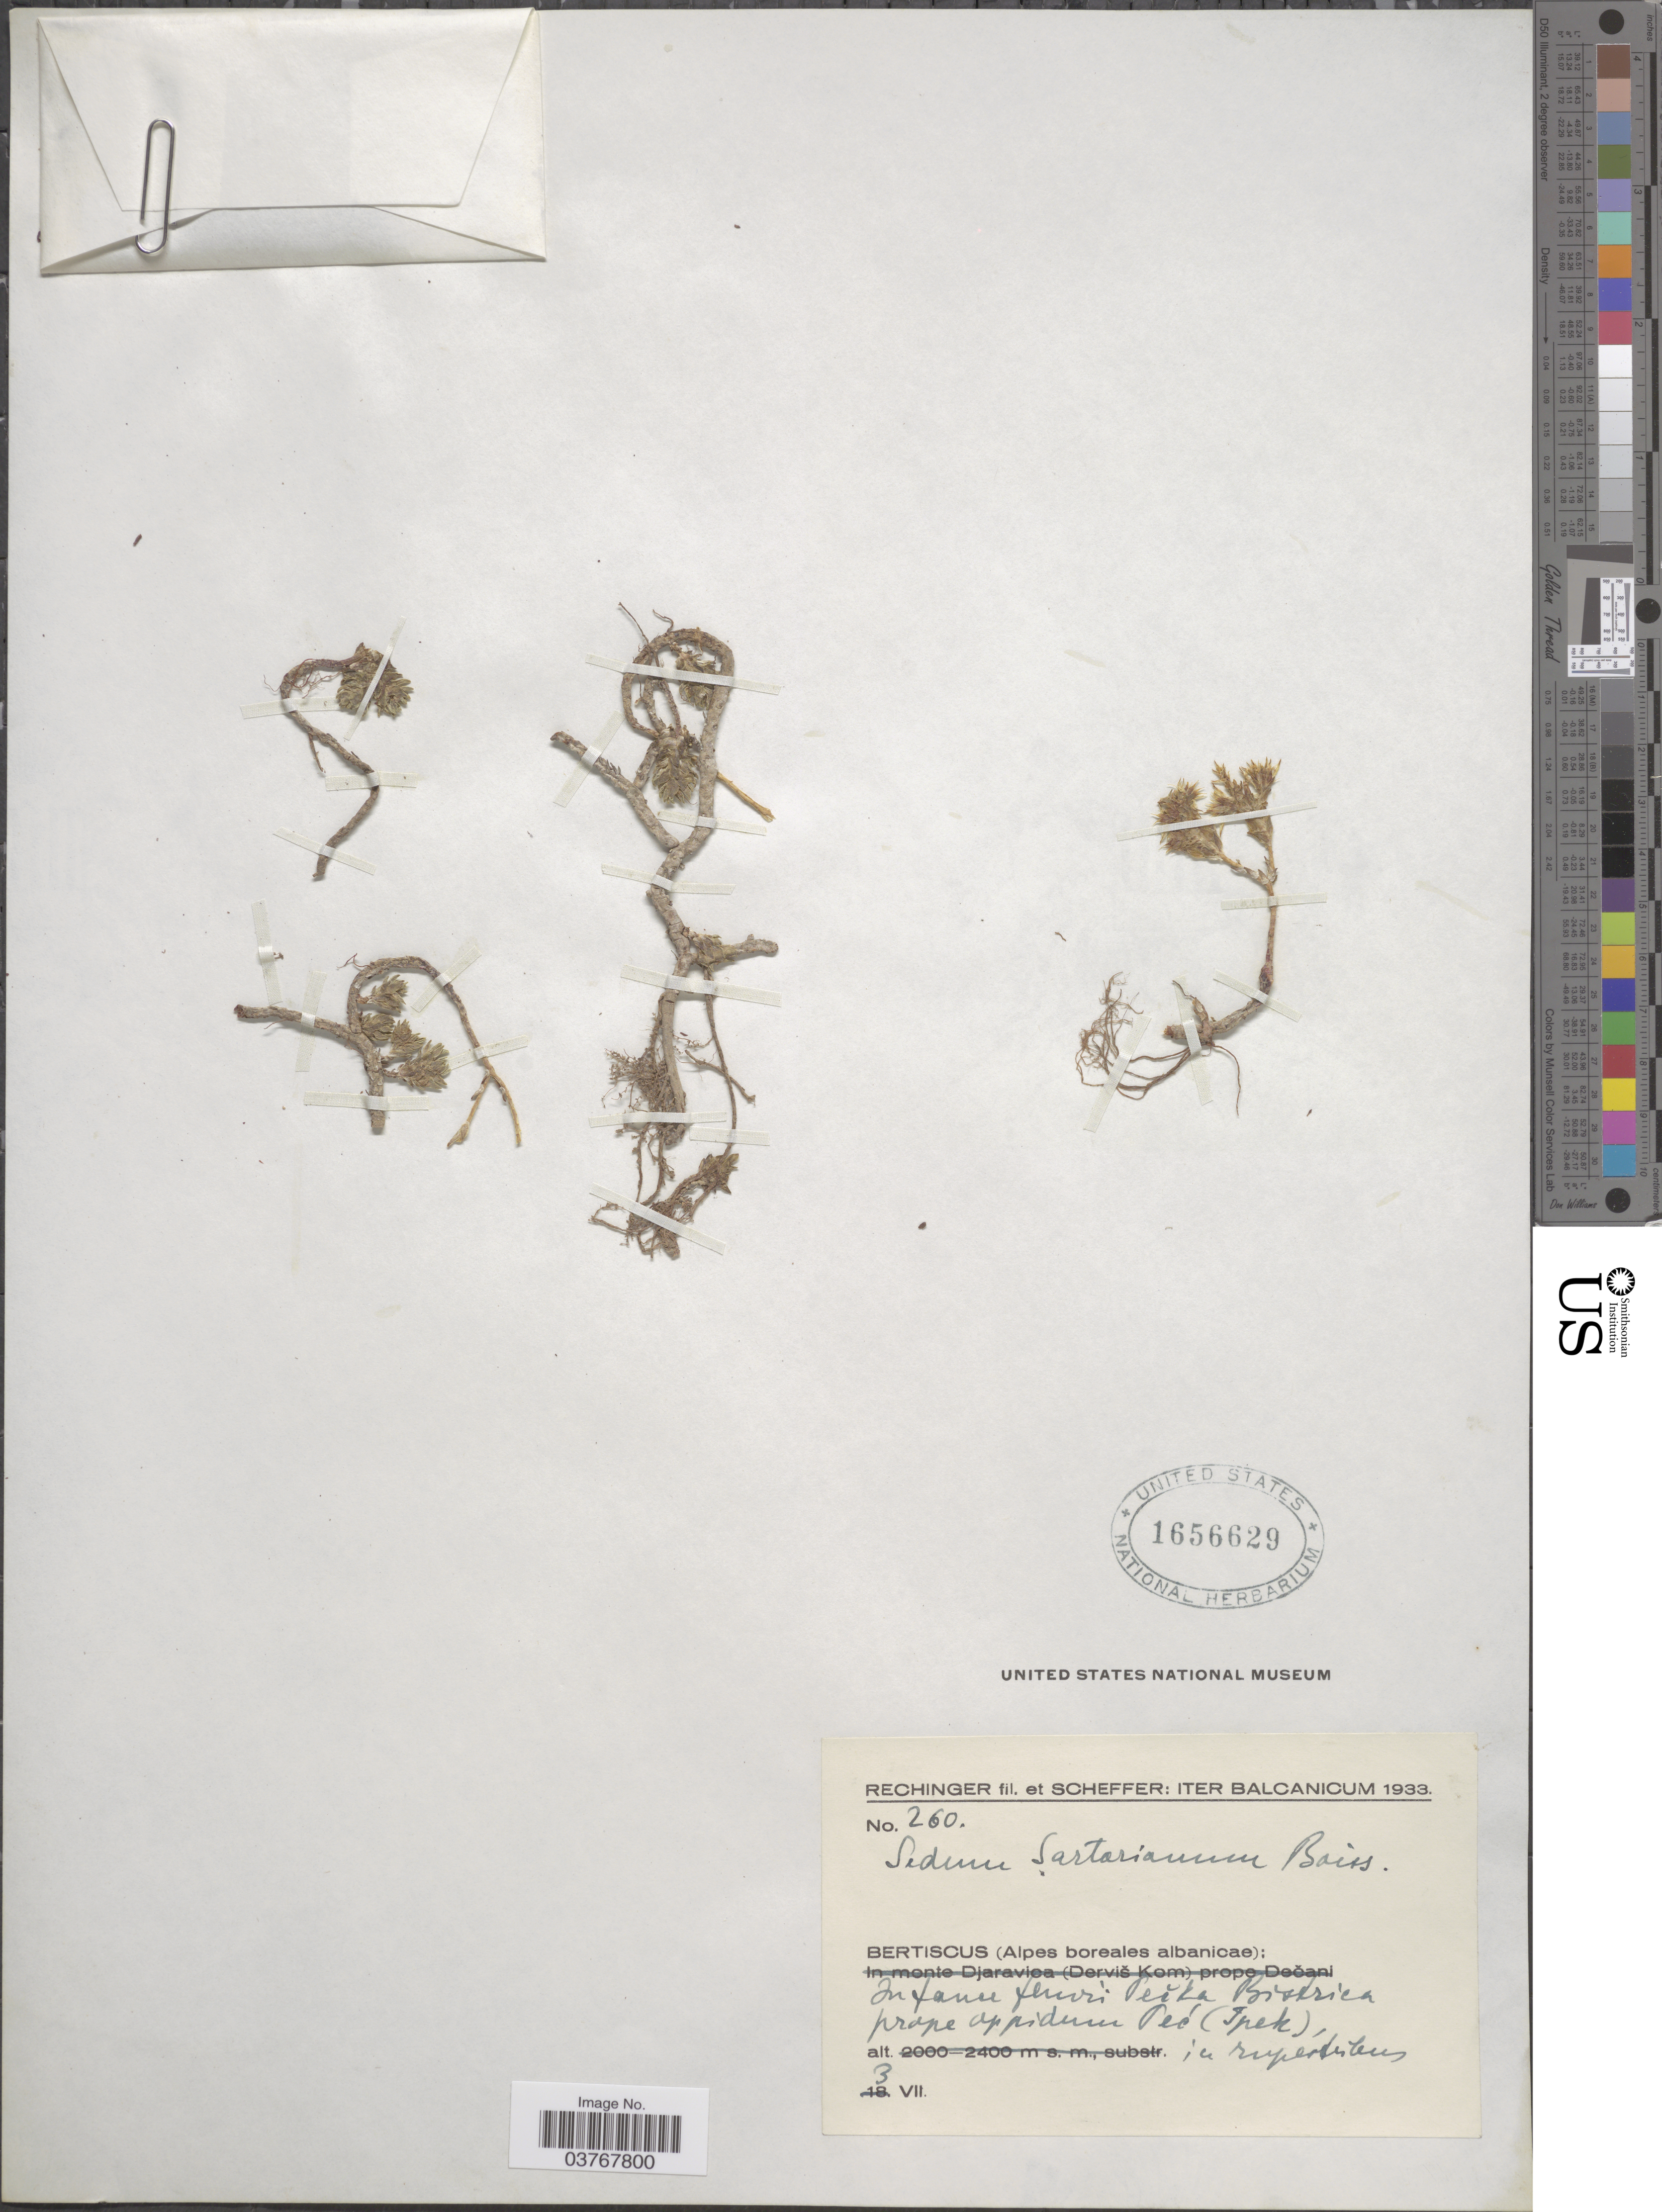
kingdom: Plantae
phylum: Tracheophyta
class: Magnoliopsida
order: Saxifragales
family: Crassulaceae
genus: Sedum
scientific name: Sedum sartorianum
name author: Boiss.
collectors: -- Rechinger & Scheffer, --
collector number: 260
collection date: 1933-07-03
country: Kosovo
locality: Iter Balcanicum. Bertiscus (Alpes boreales albanicae): In fanee fluvis Peika Bistrica prope appidum Péc (Ipek). [interpreted]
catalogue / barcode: US 1656629